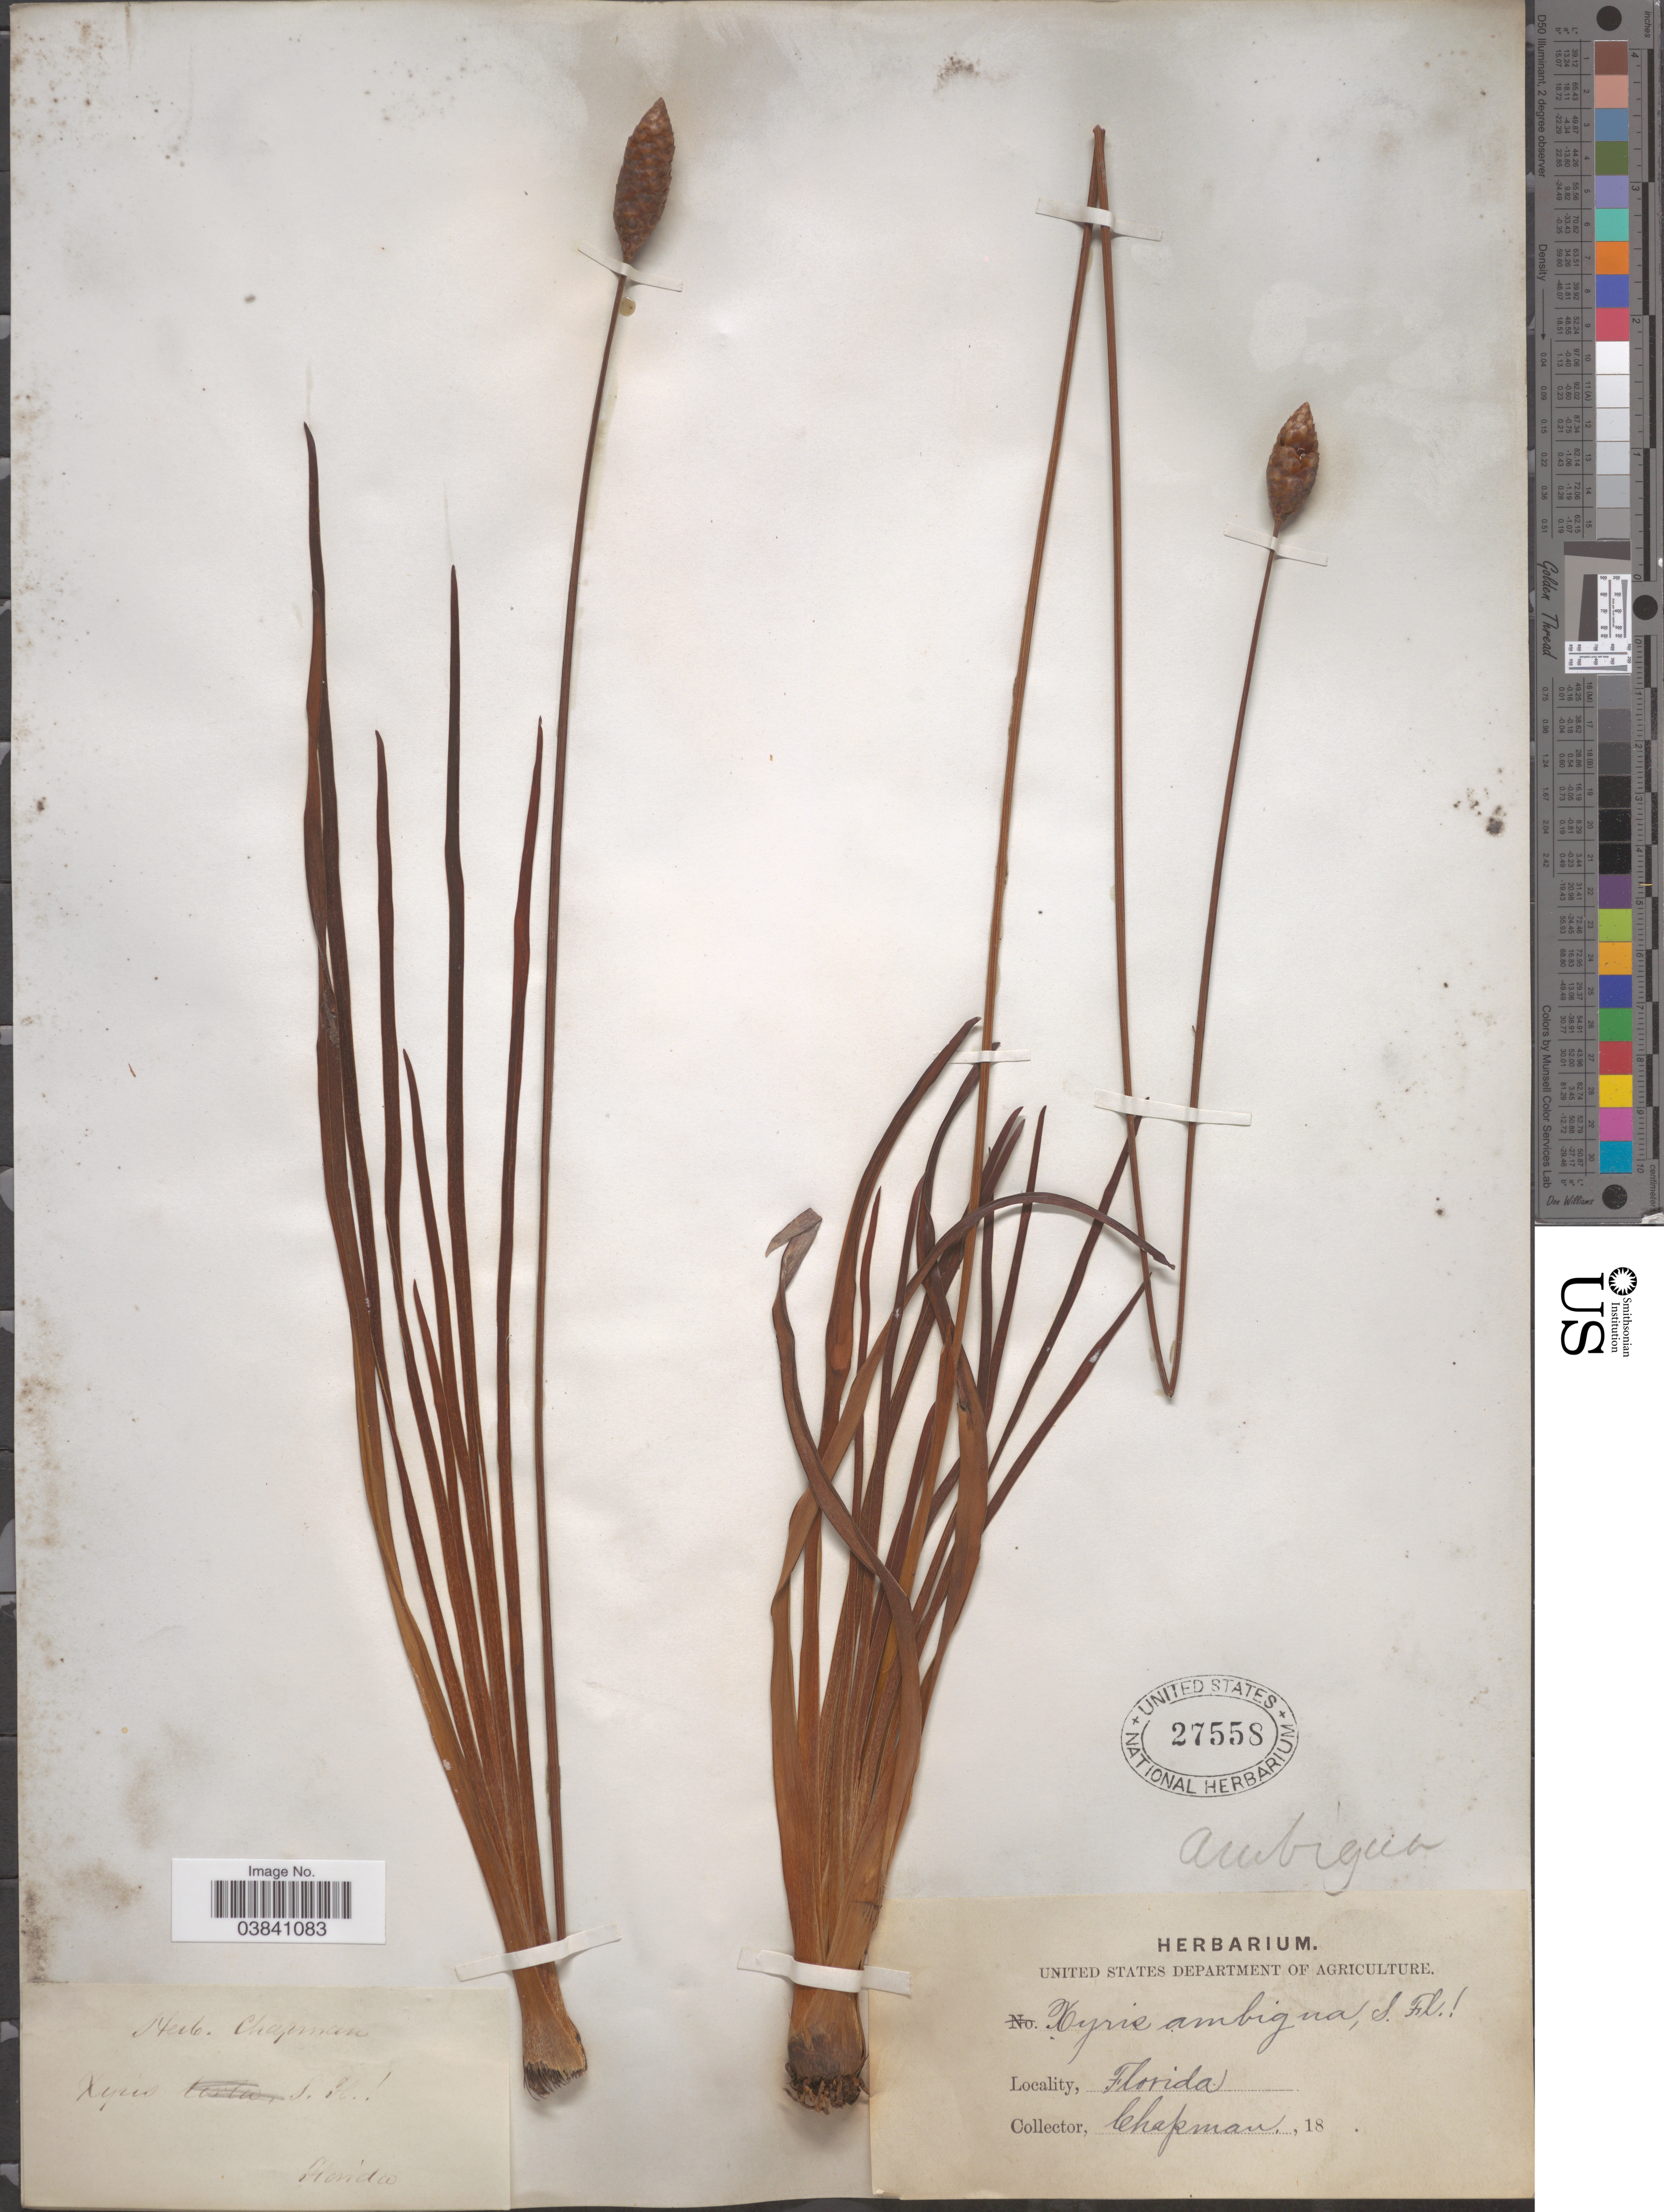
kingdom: Plantae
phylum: Tracheophyta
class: Liliopsida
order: Poales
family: Xyridaceae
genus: Xyris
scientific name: Xyris ambigua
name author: Beyr. ex Kunth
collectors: A. Chapman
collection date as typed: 18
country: United States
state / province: Florida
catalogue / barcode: US 27558